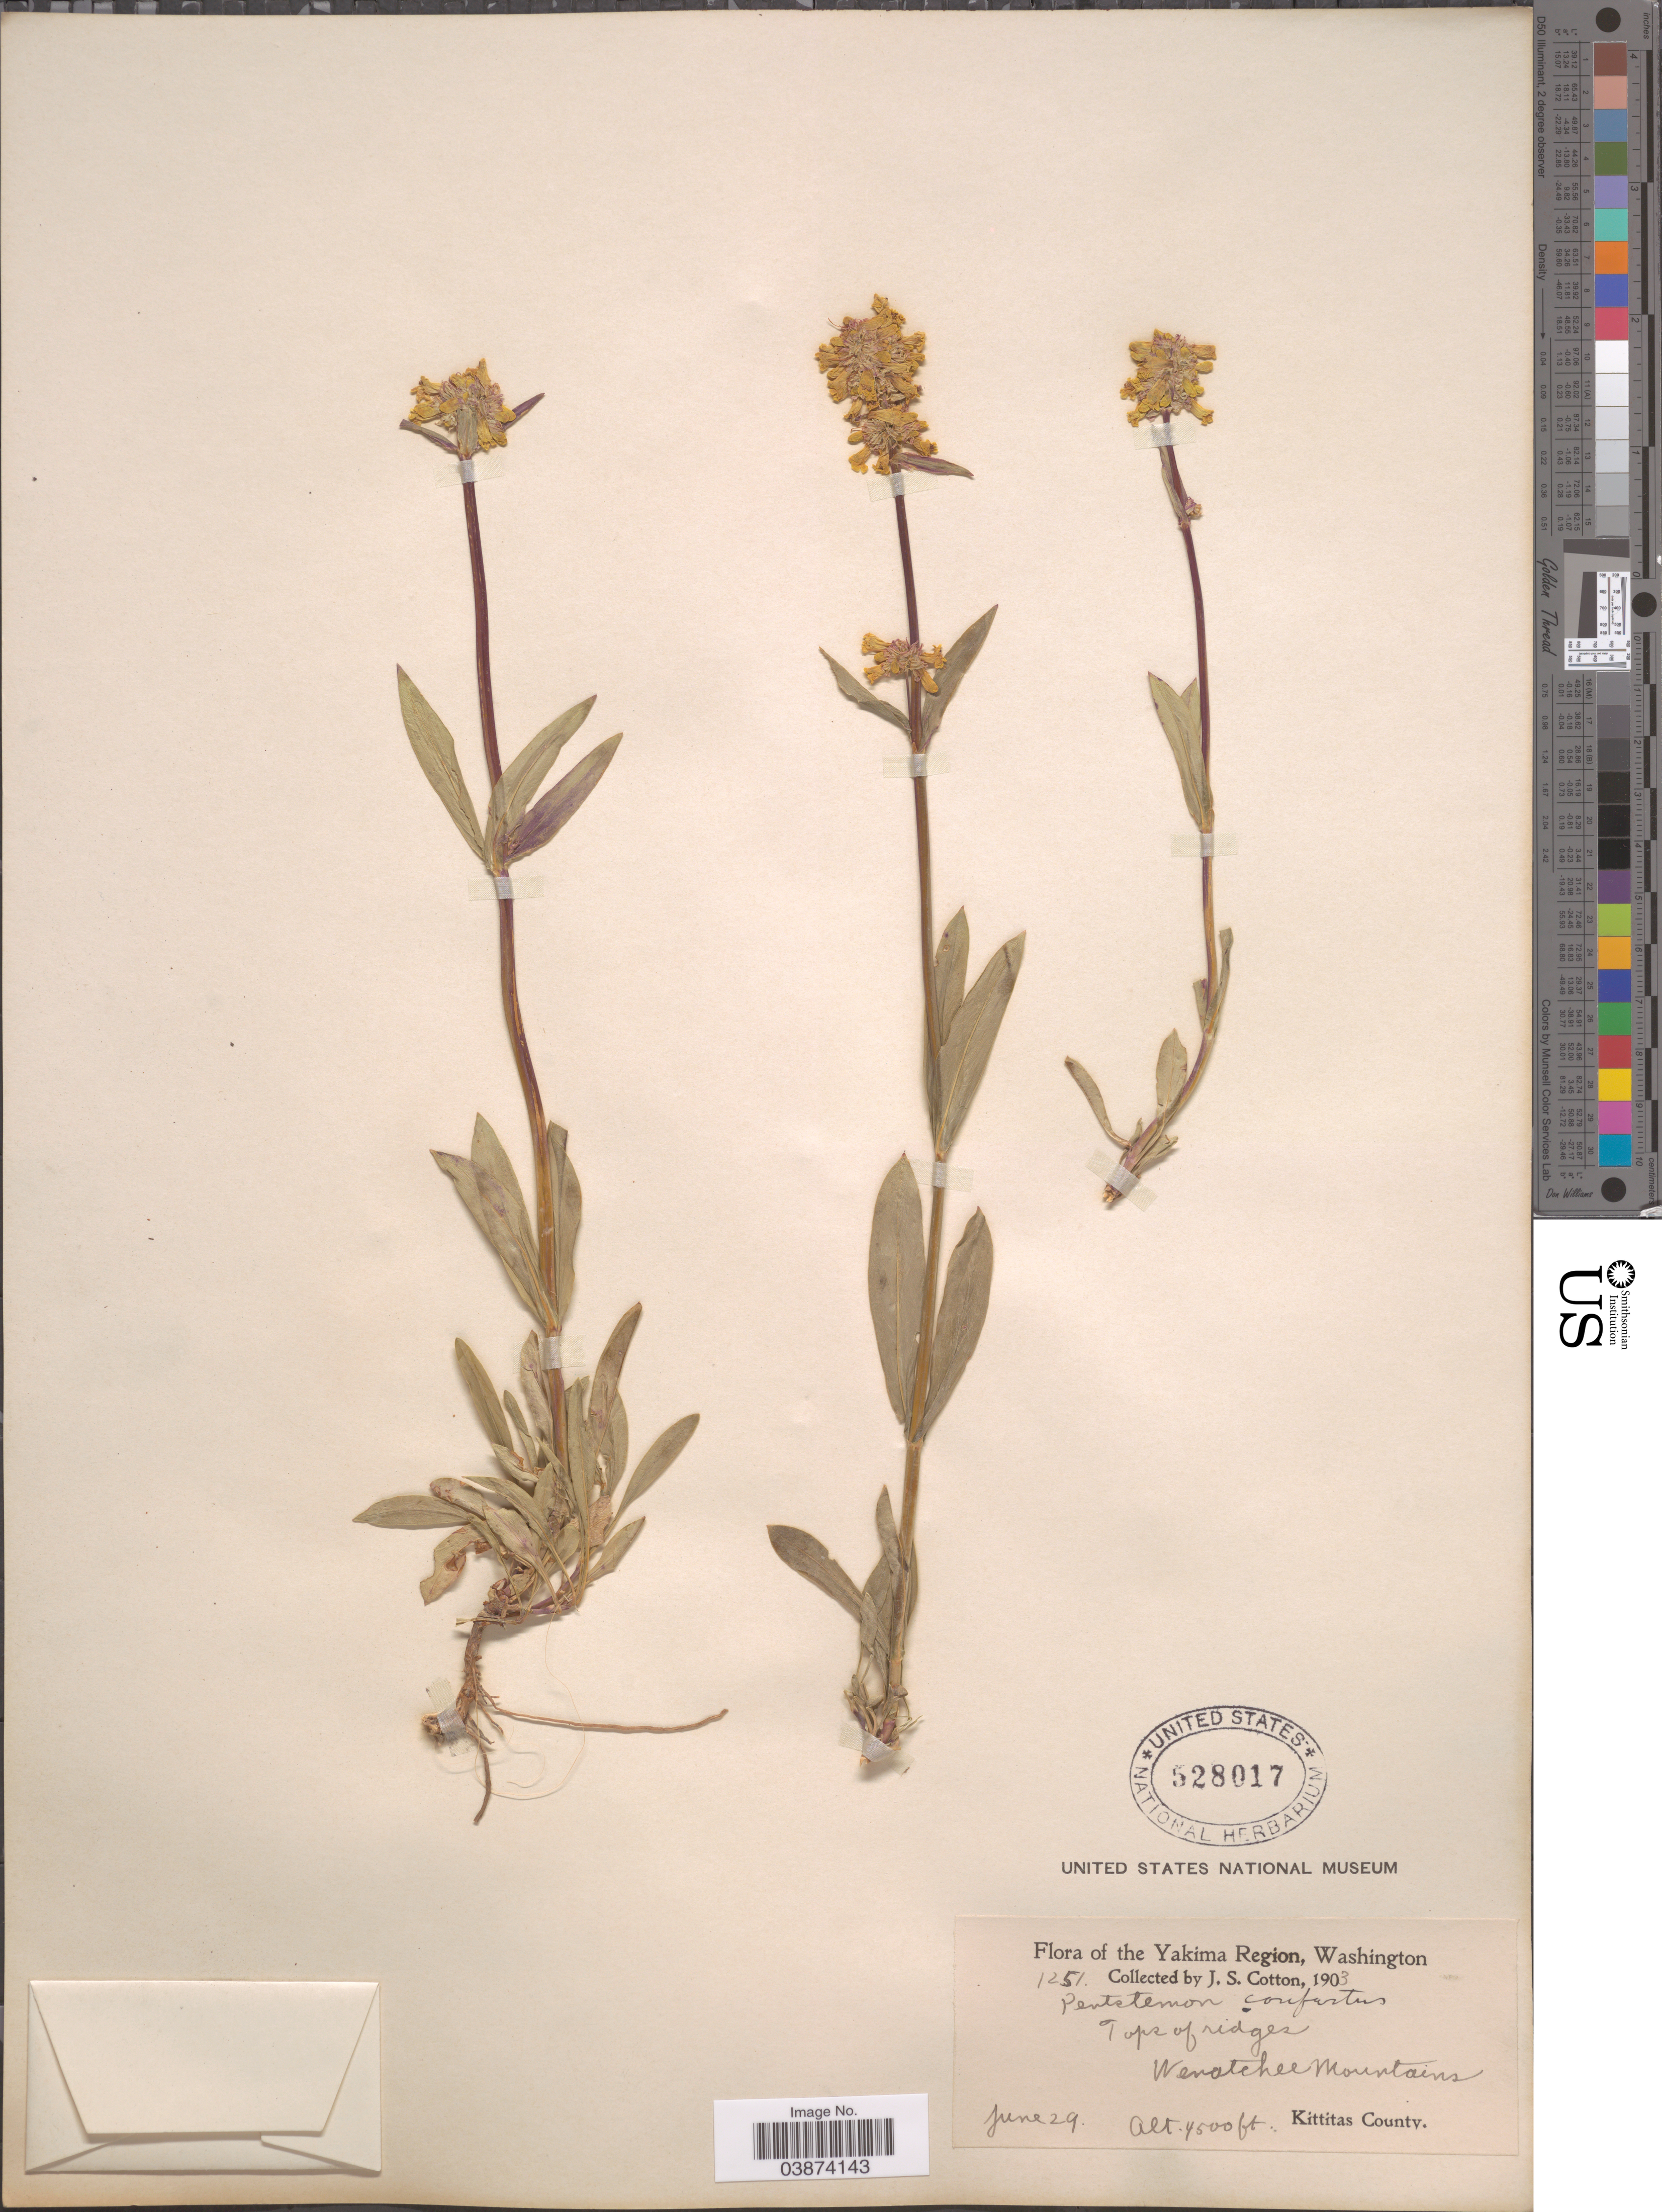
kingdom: Plantae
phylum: Tracheophyta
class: Magnoliopsida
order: Lamiales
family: Plantaginaceae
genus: Penstemon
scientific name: Penstemon confertus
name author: Douglas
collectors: J. S. Cotton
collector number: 1251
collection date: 1903-06-29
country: United States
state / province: Washington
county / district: Kittitas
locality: Yakima Region. Tops of ridges, Wenatchee Mountains. Kittitas County.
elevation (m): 1372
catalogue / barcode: US 528017